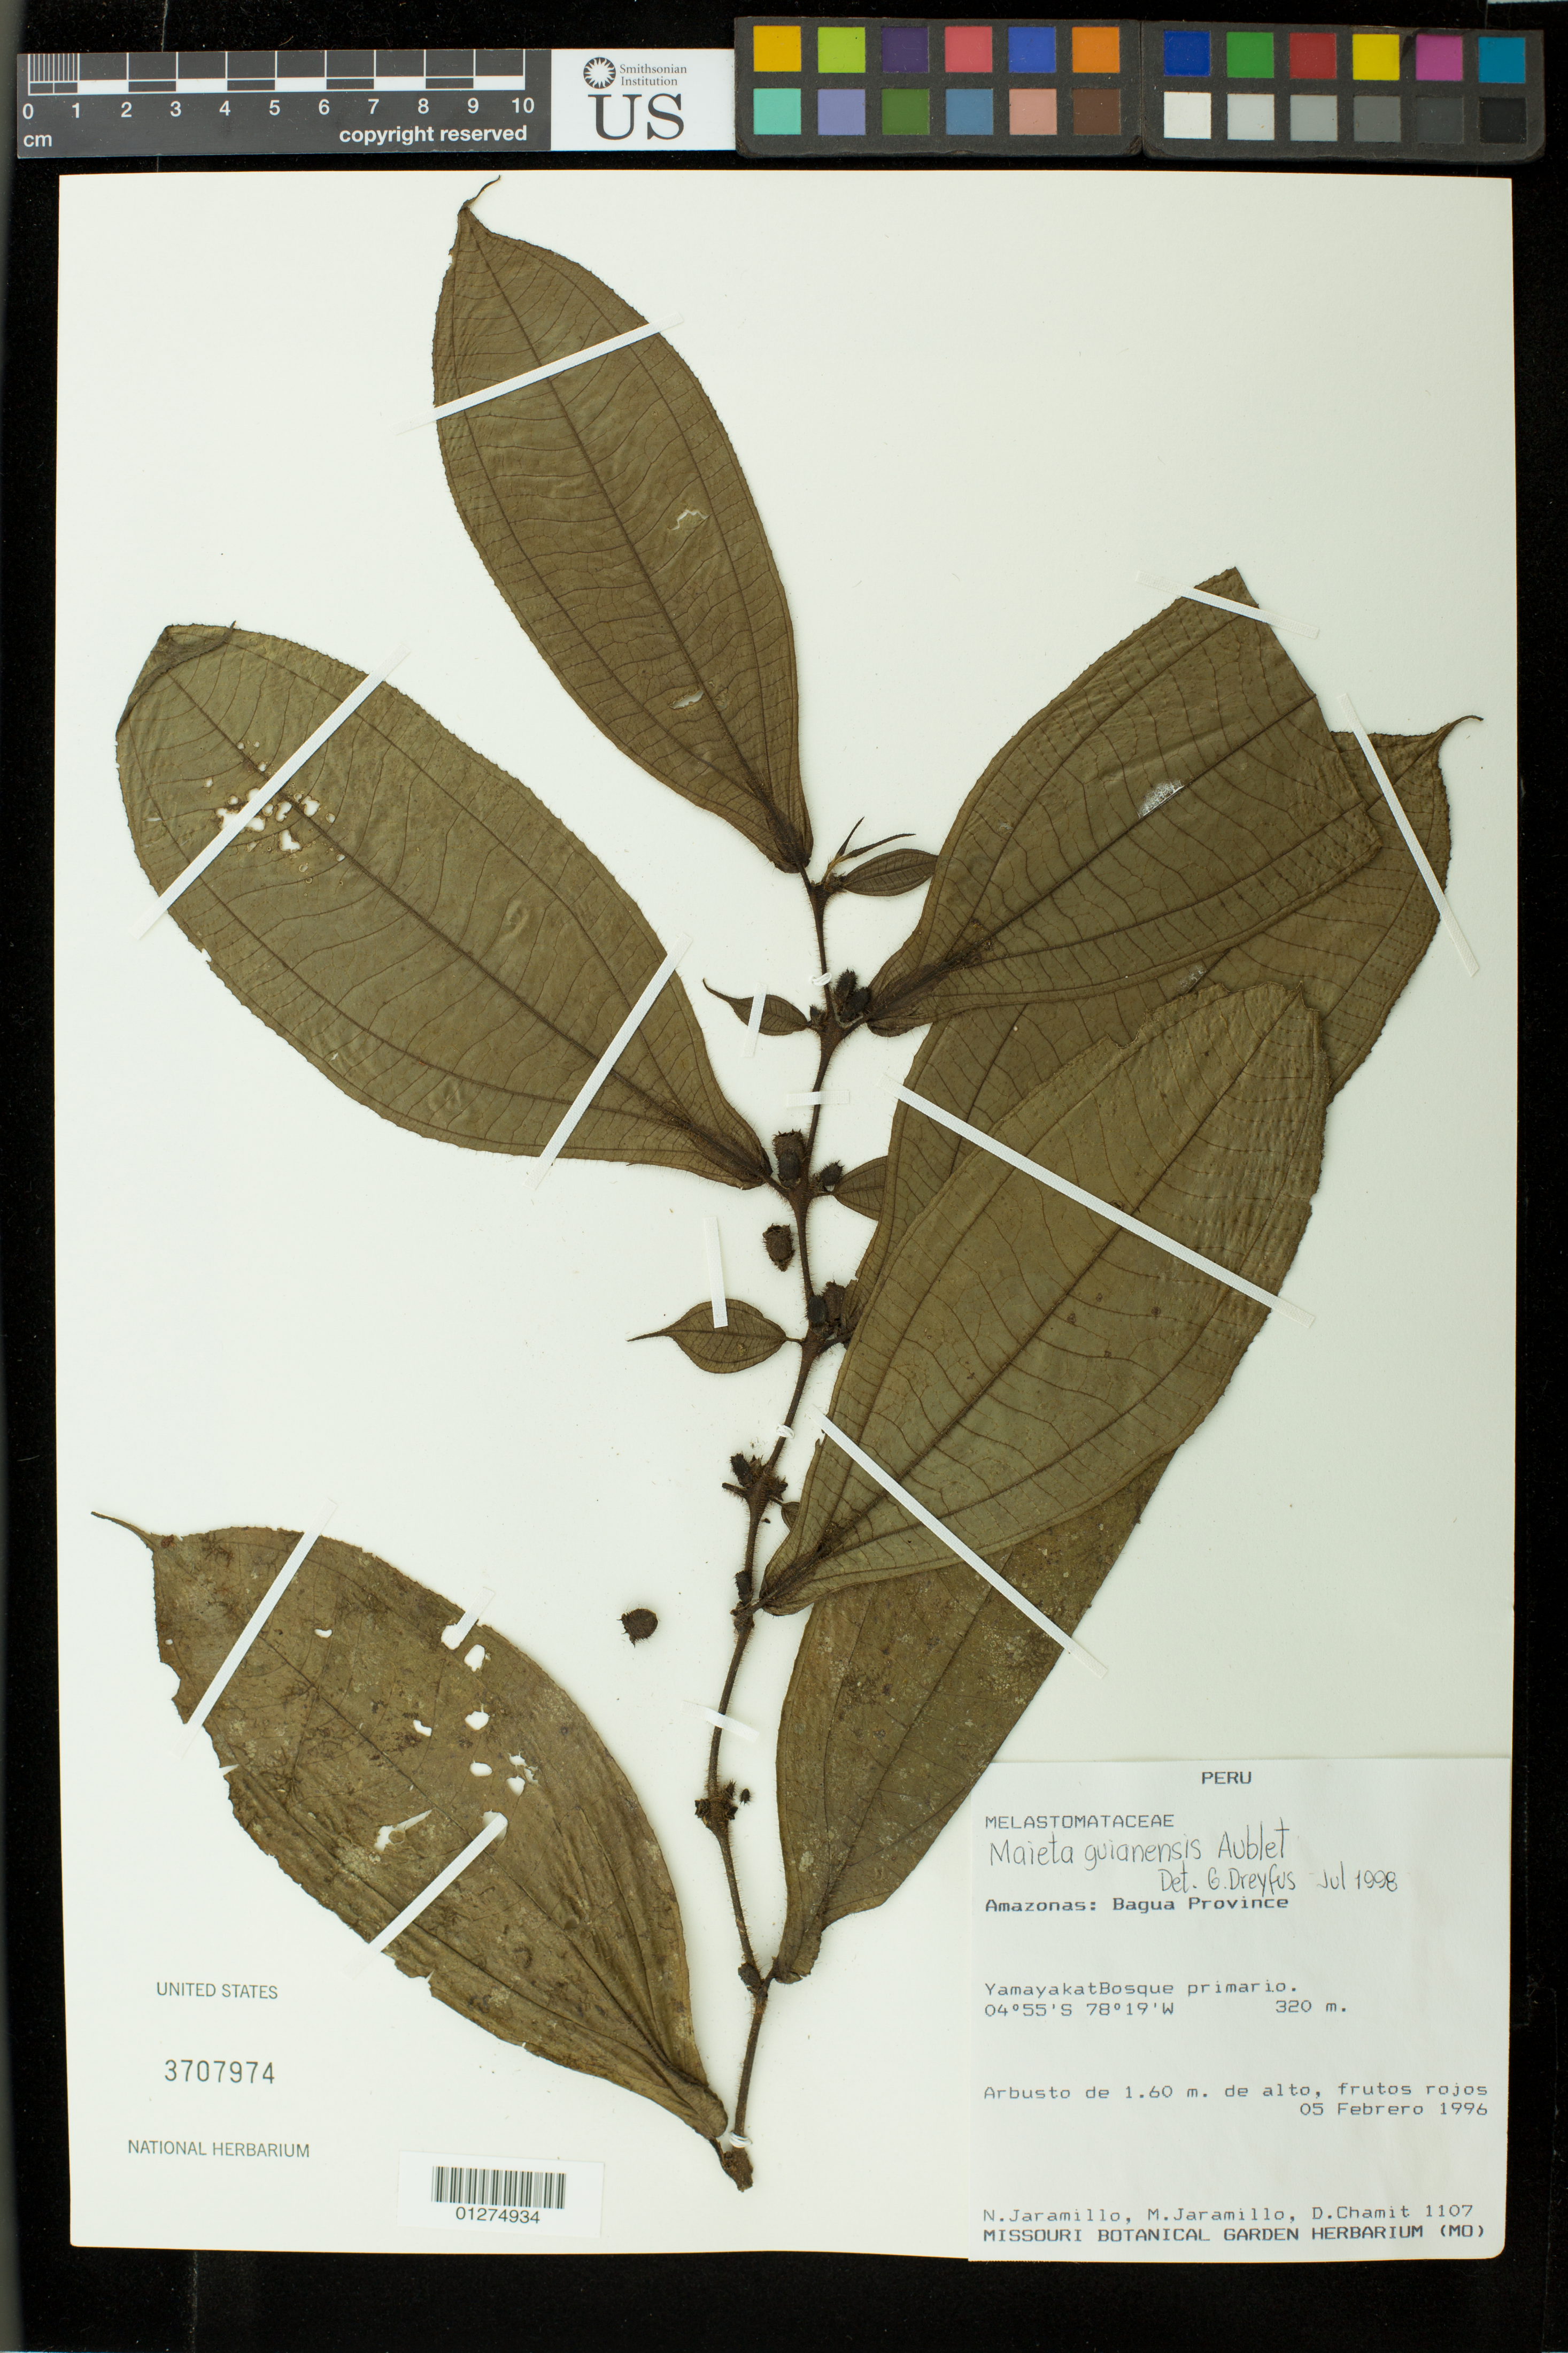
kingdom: Plantae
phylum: Tracheophyta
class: Magnoliopsida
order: Myrtales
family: Melastomataceae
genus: Maieta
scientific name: Maieta guianensis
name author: Aubl.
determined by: Dreyfus, G.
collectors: N. Jaramillo, M. Jaramillo & D. Chamit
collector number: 1107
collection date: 1996-02-05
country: Peru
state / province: Amazonas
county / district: Bagua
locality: Yamayakat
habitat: bosque primario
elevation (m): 320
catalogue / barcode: US 3707974